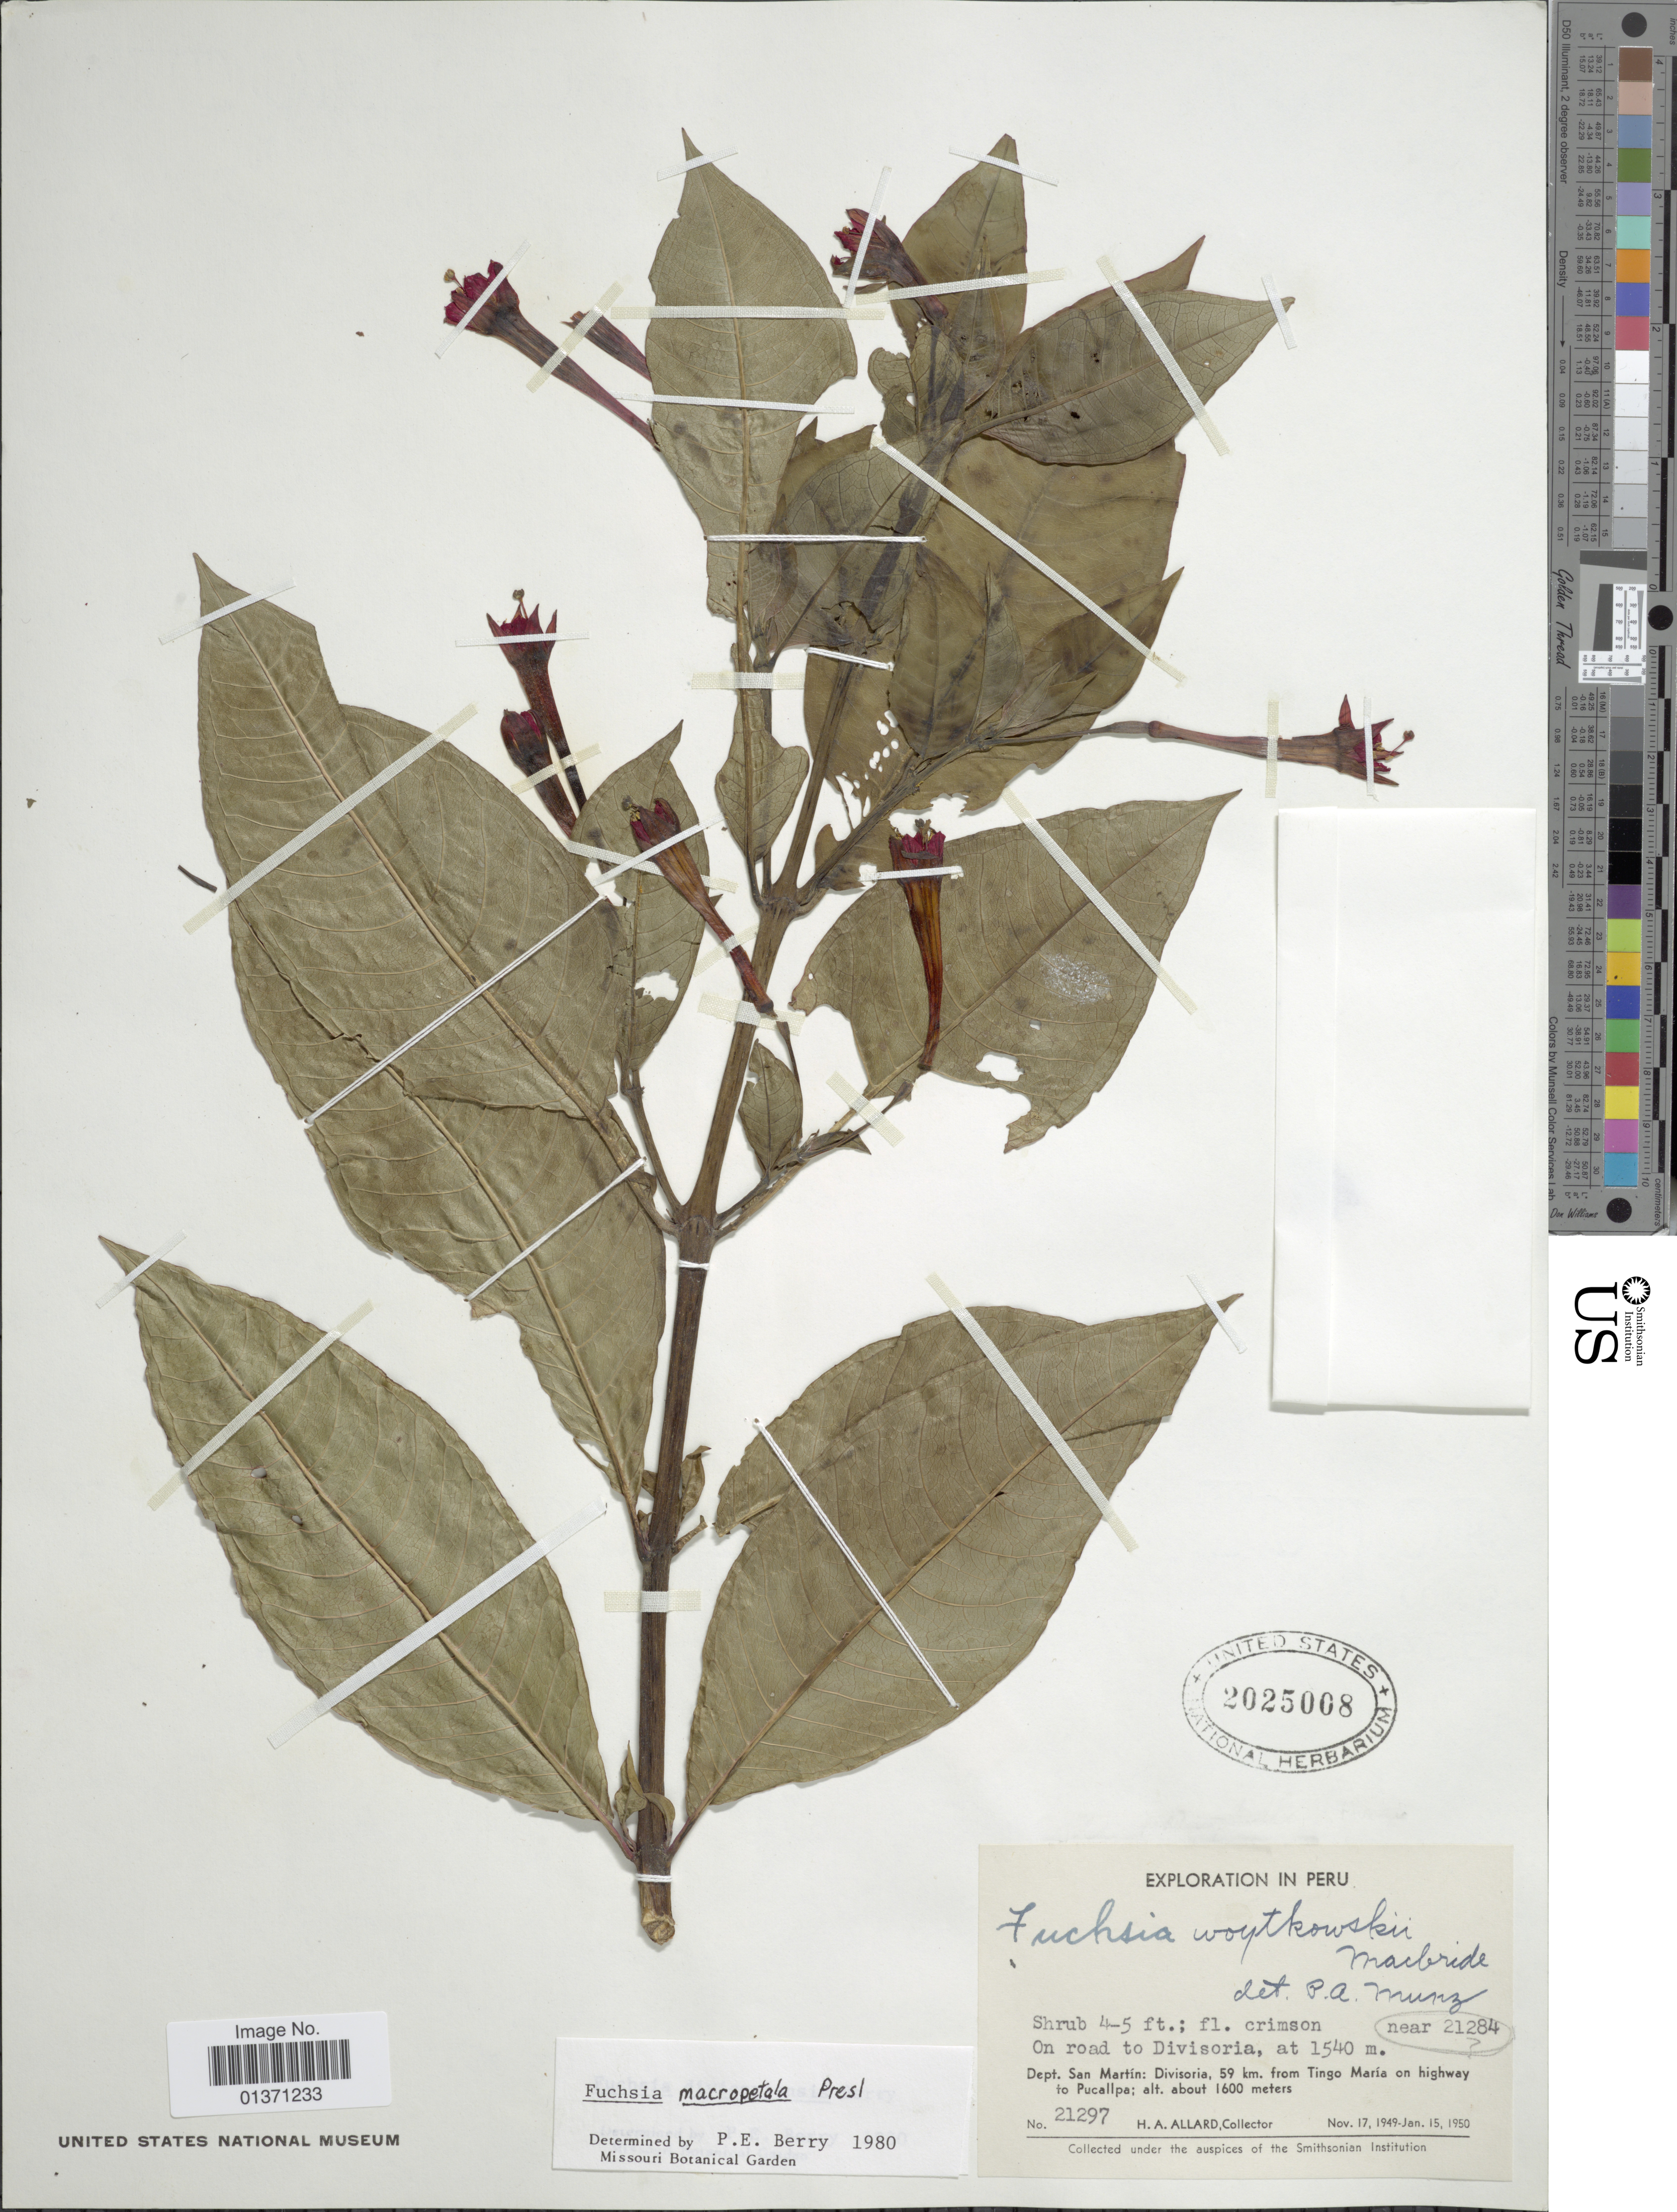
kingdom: Plantae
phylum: Tracheophyta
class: Magnoliopsida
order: Myrtales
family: Onagraceae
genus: Fuchsia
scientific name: Fuchsia macropetala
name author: C. Presl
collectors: H. A. Allard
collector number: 21297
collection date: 1949-11-17/1950-01-15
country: Peru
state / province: San Martín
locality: On road to Divisoria, 59 km. from Tingo María on highway to Pucallpa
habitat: on road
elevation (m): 1600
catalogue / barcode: US 2025008